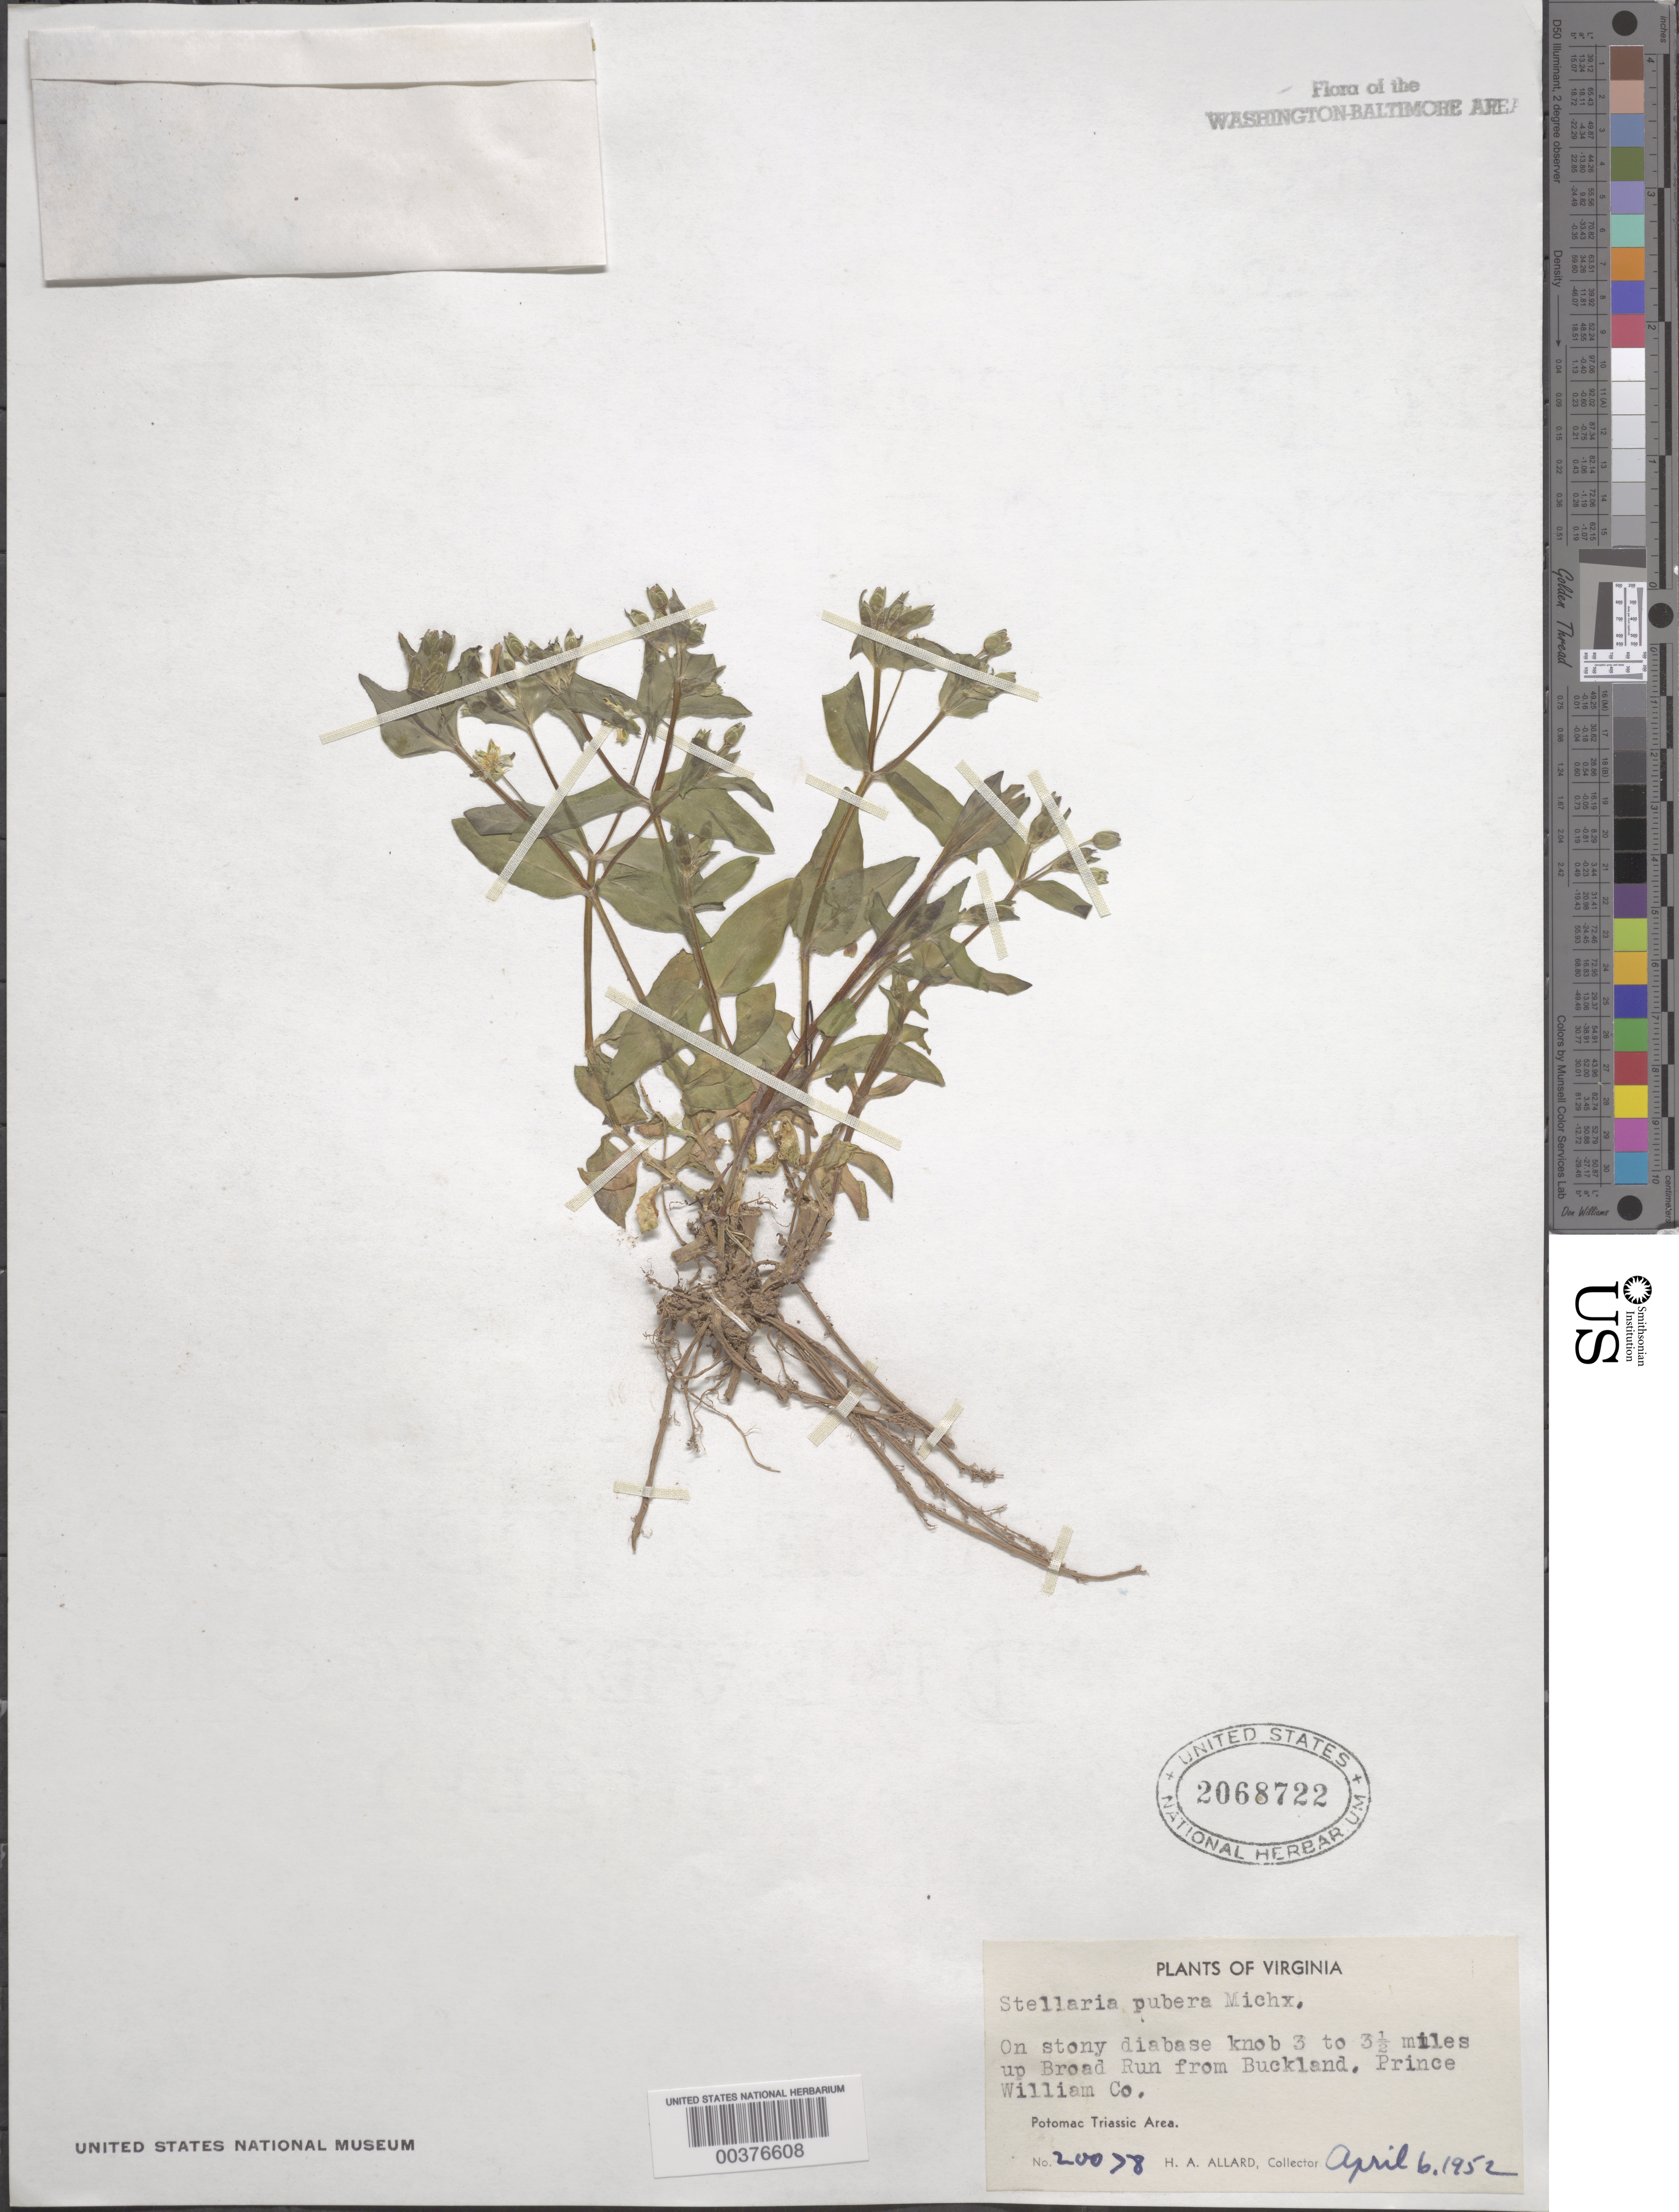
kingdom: Plantae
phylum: Tracheophyta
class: Magnoliopsida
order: Caryophyllales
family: Caryophyllaceae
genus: Stellaria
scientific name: Stellaria pubera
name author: Michx.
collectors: H. A. Allard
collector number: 20078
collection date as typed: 06 Apr 1952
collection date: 1952-04-06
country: United States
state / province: Virginia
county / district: Prince William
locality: Upstream from Buckland on Broad Run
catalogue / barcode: US 2068722